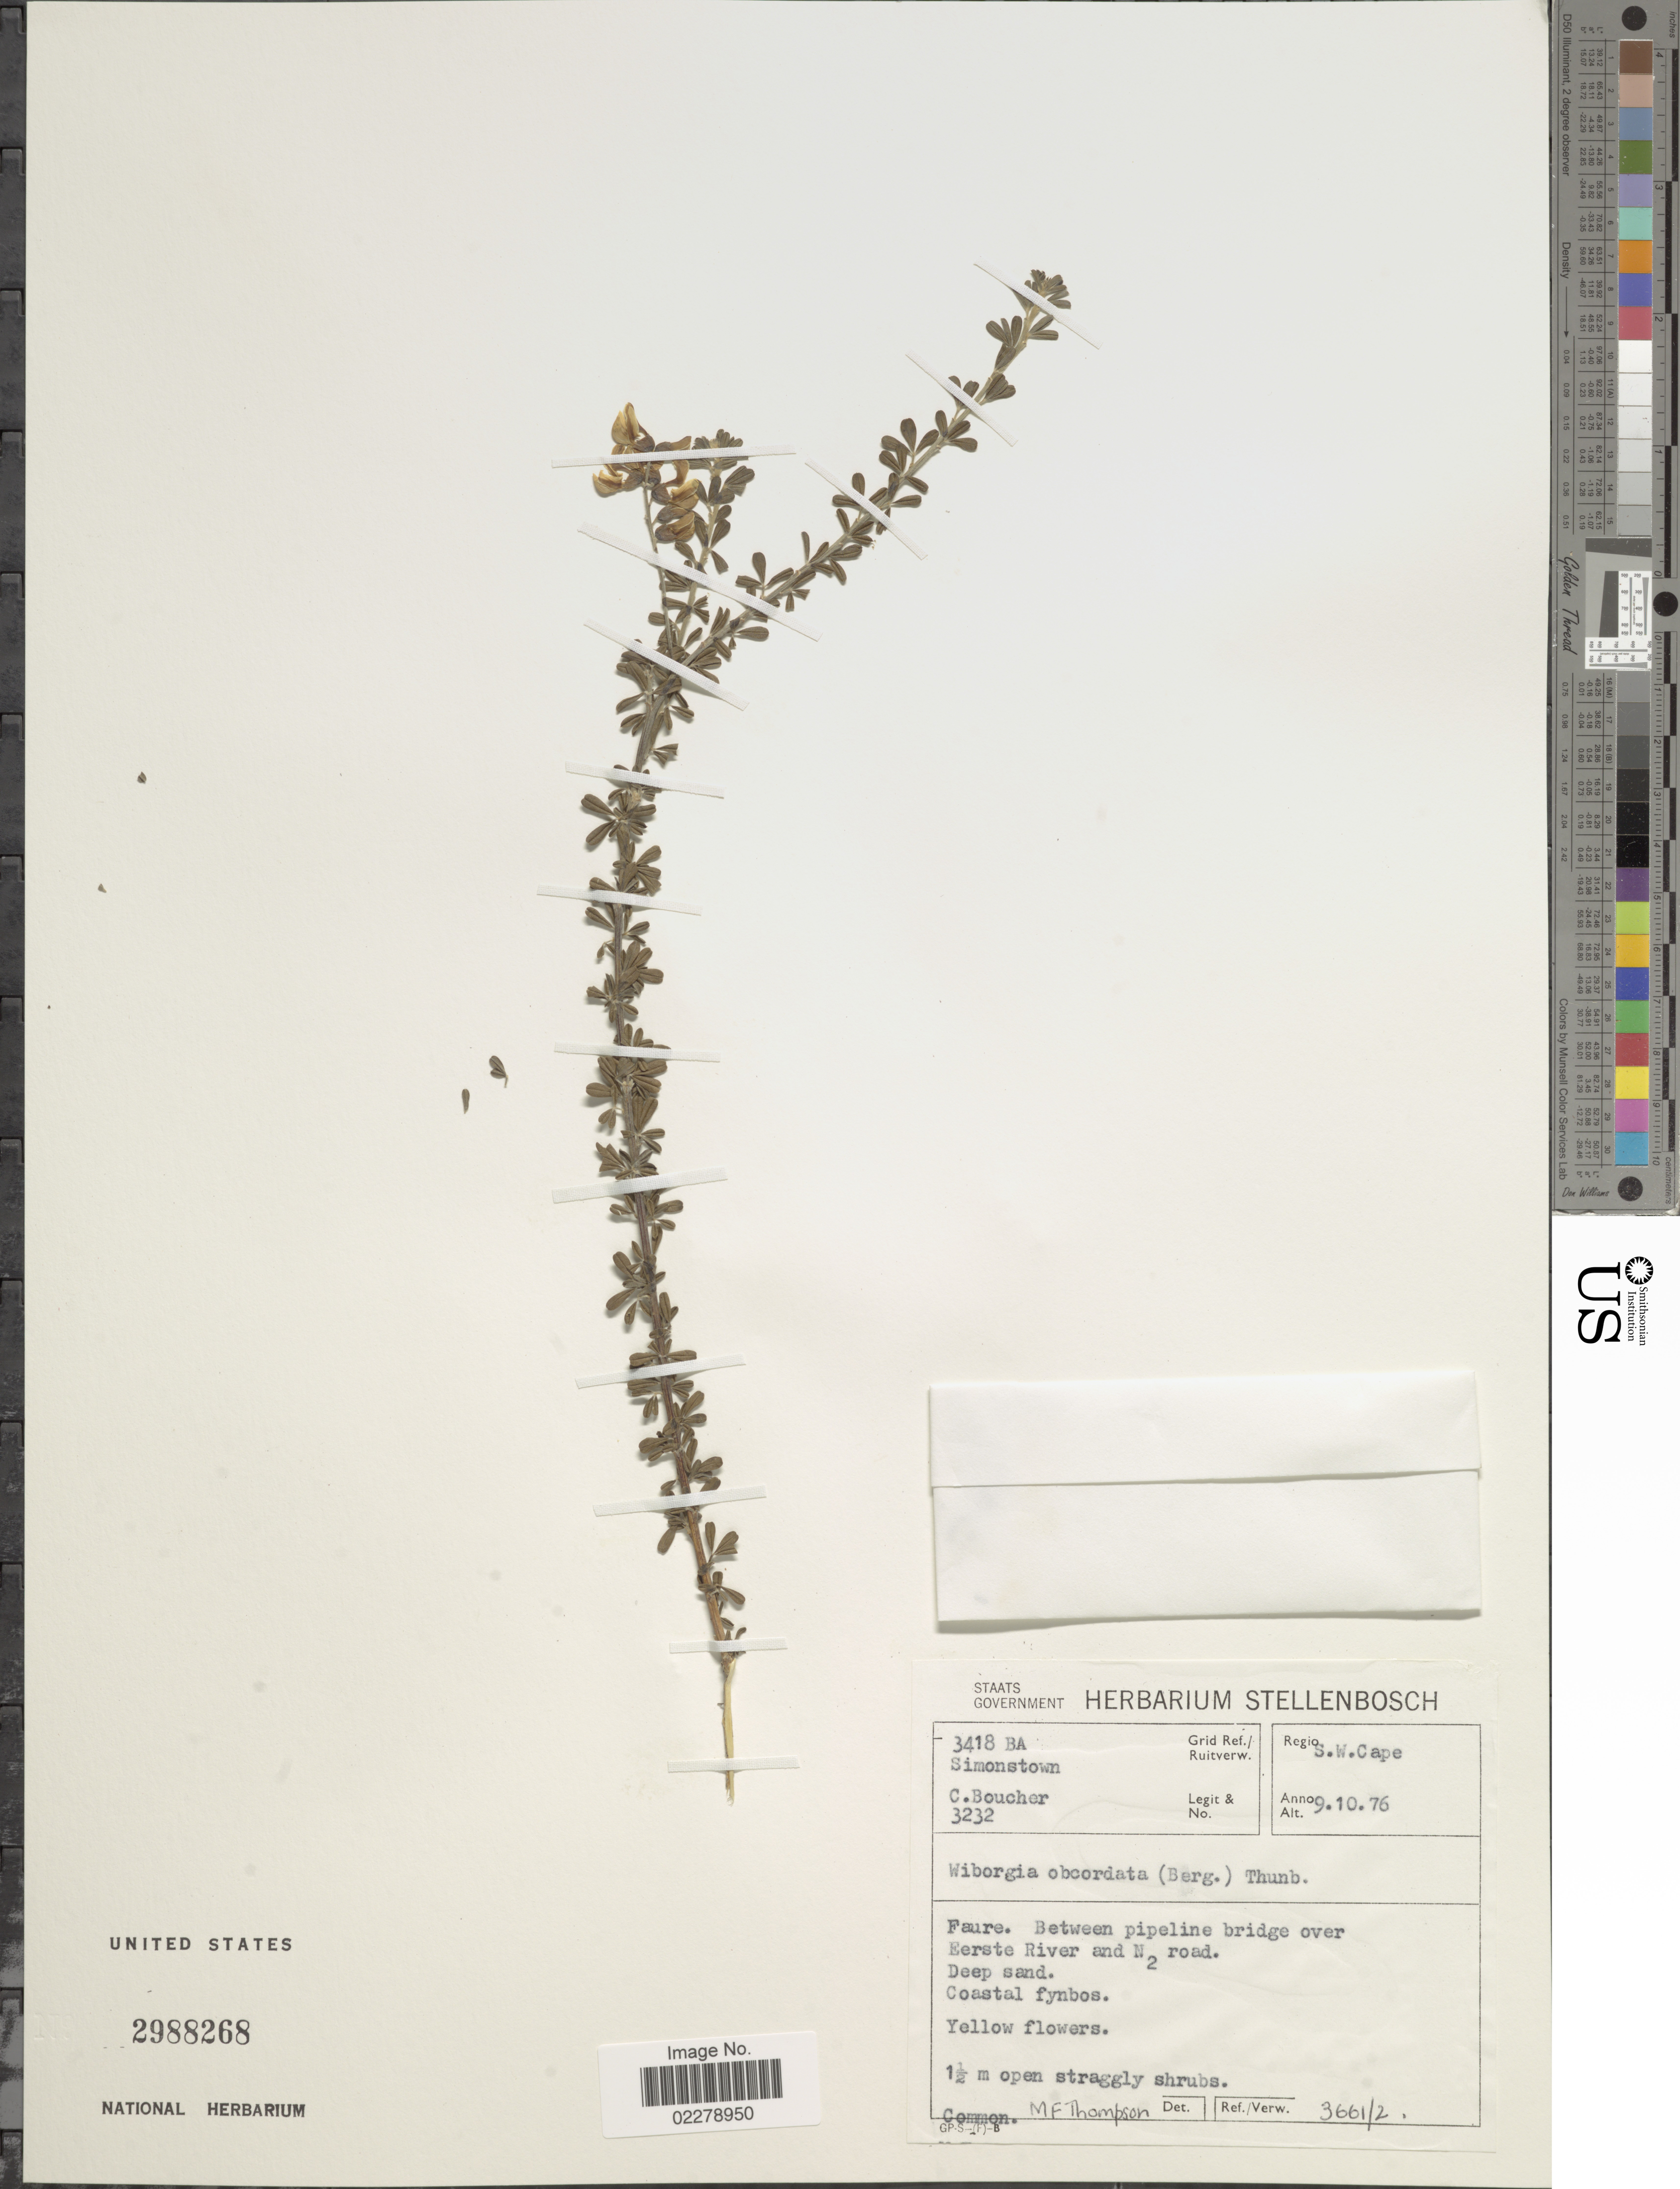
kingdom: Plantae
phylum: Tracheophyta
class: Magnoliopsida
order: Fabales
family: Fabaceae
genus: Wiborgia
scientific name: Wiborgia obcordata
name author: (P.J. Bergius) Thunb.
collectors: C. Boucher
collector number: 3232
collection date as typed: Transcribed d/m/y: 9/10/76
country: South Africa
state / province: Western Cape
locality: Regio S.W. Cape. Faire. Between pipeline bridge over Eerste River and N Road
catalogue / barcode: US 2988268